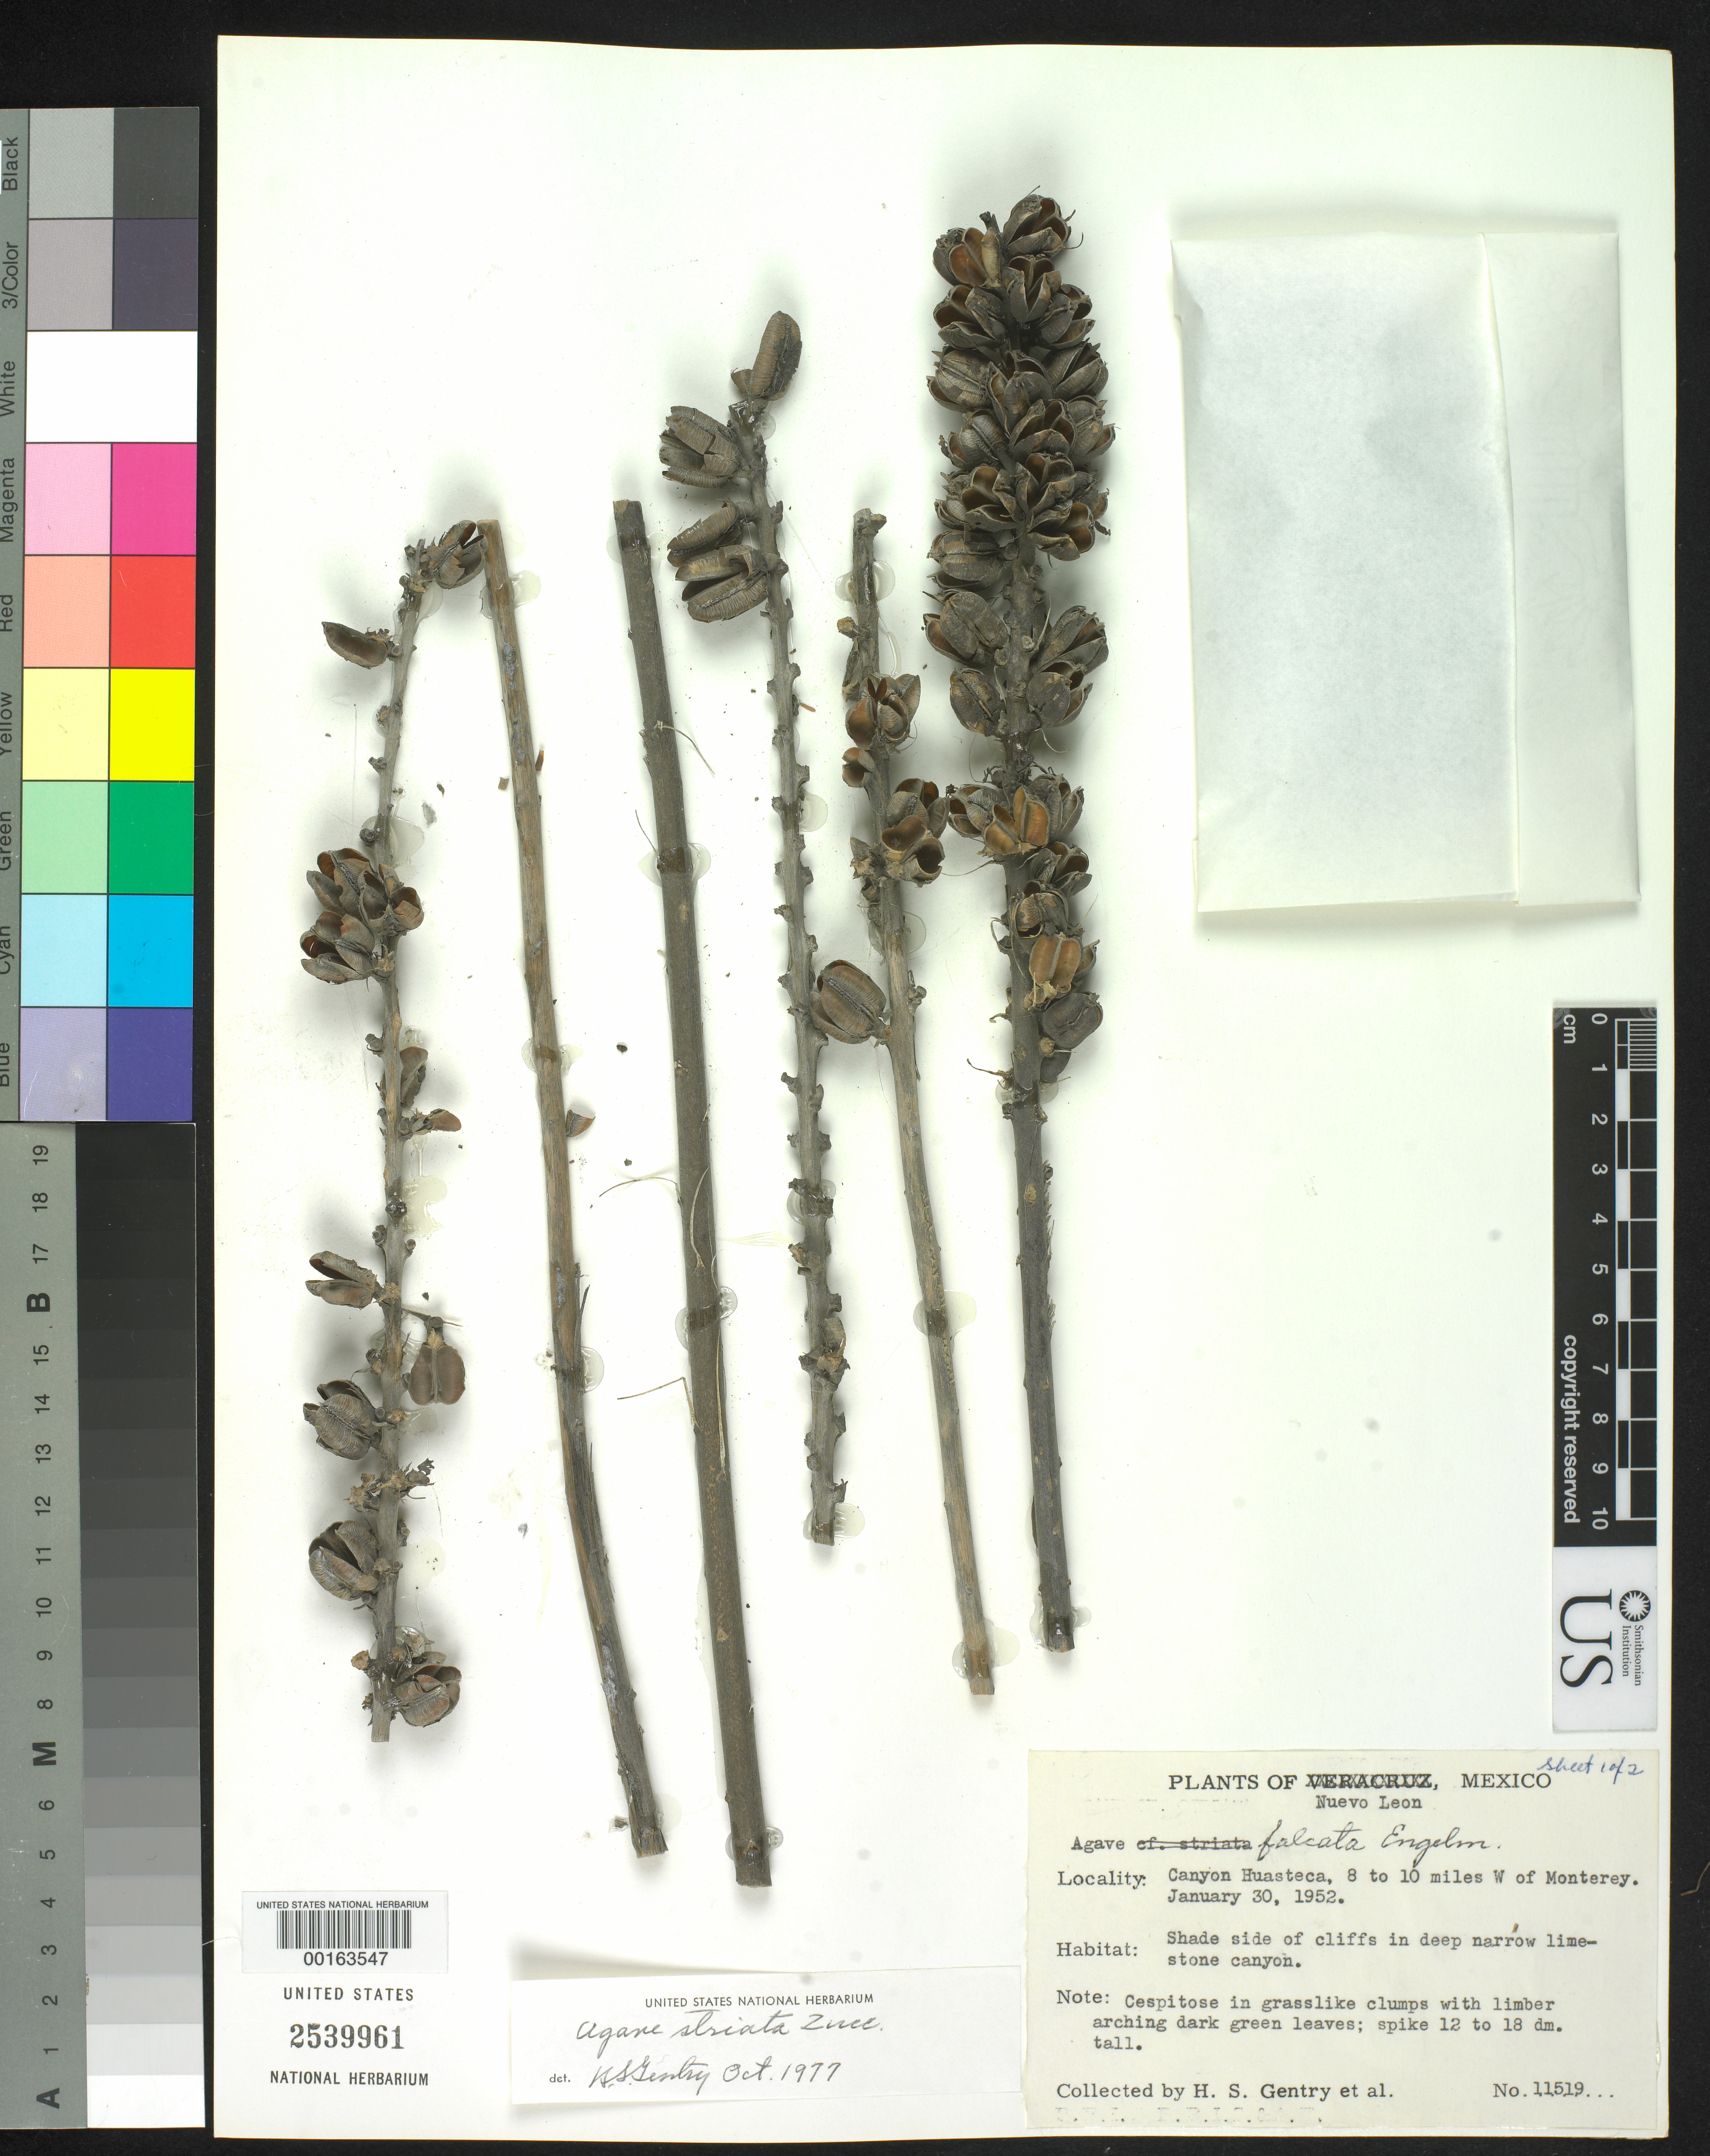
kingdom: Plantae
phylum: Tracheophyta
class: Liliopsida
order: Asparagales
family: Asparagaceae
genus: Agave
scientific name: Agave striata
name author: Zucc.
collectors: H. S. Gentry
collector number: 11519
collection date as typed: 30 Jan 1952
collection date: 1952-01-30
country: Mexico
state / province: Nuevo León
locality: Canyon huasteca, 8-10 mi W of monterey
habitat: Shade side of cliffs in deep narrow limestone canyon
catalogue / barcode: US 2539961